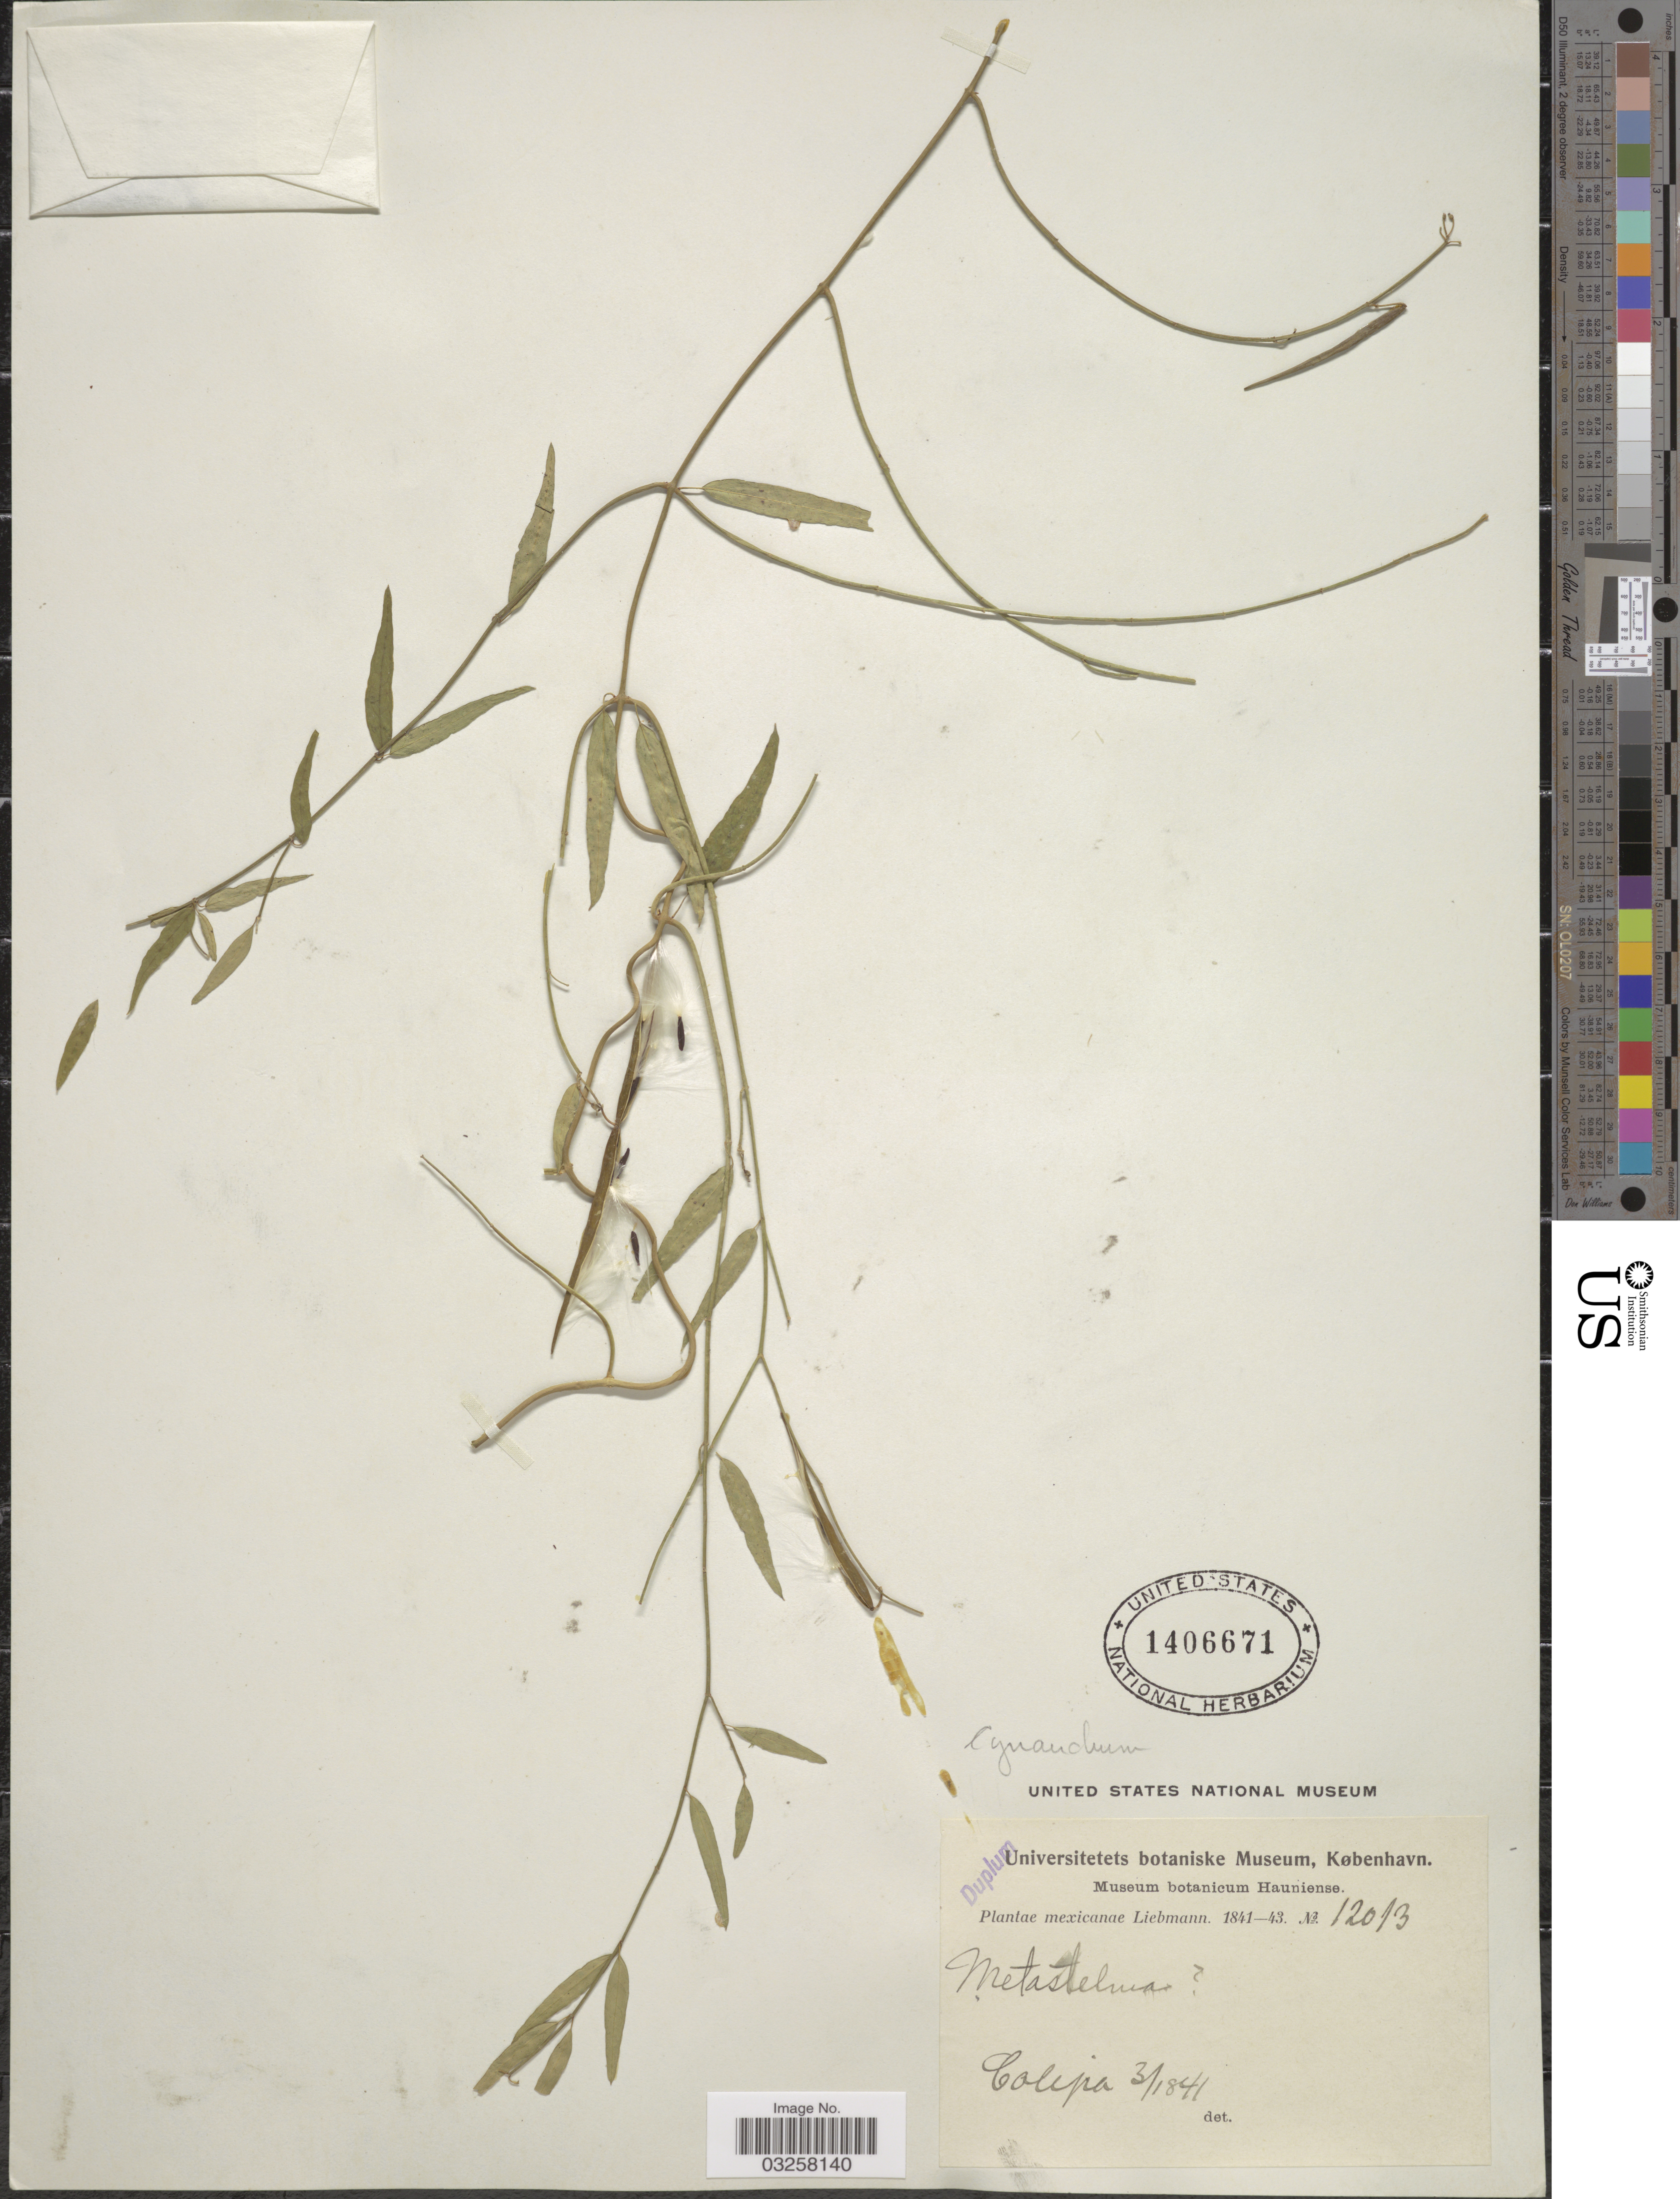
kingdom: Plantae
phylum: Tracheophyta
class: Magnoliopsida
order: Gentianales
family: Apocynaceae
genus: Metastelma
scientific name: Metastelma sp.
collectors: Liebmann, --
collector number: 12013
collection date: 1841-03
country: Mexico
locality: Colipa.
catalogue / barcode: US 1406671